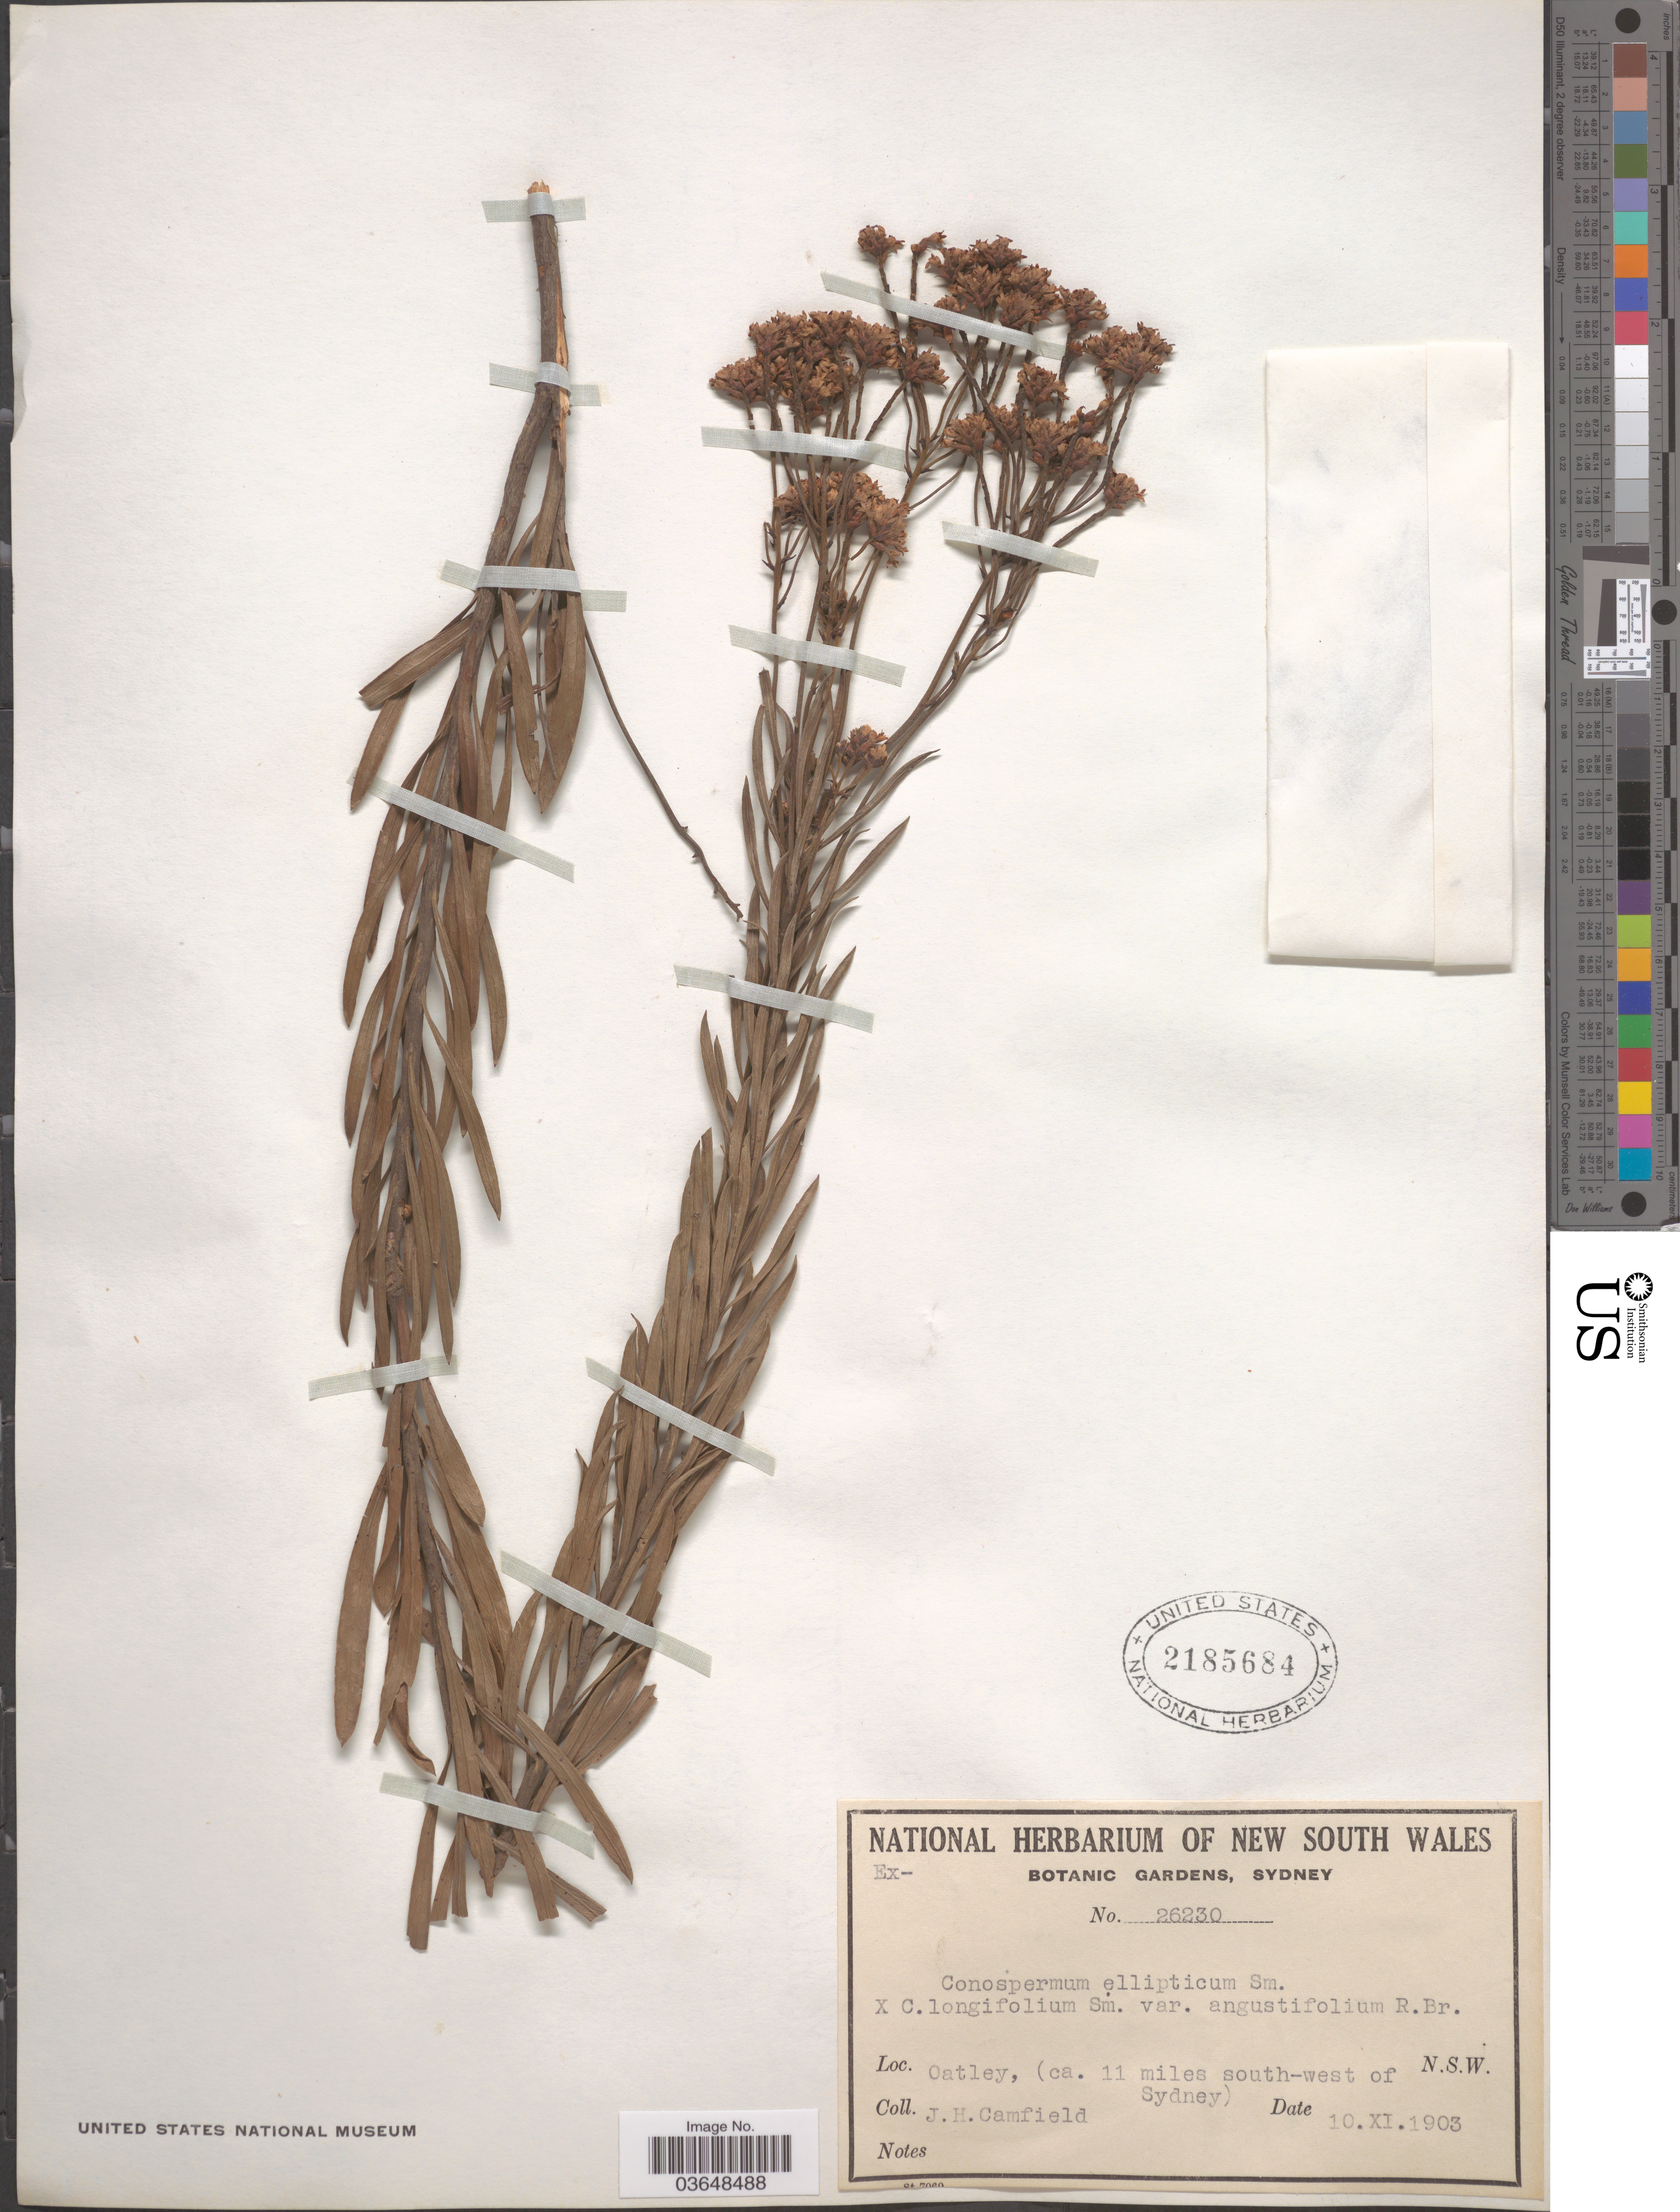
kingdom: Plantae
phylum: Tracheophyta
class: Magnoliopsida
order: Proteales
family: Proteaceae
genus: Conospermum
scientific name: Conospermum ellipticum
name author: Sm.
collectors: J. Camfield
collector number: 26230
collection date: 1903-11-10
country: Australia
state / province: New South Wales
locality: Oatley, (ca. 11 miles south-west of Sydney).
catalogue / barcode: US 2185684